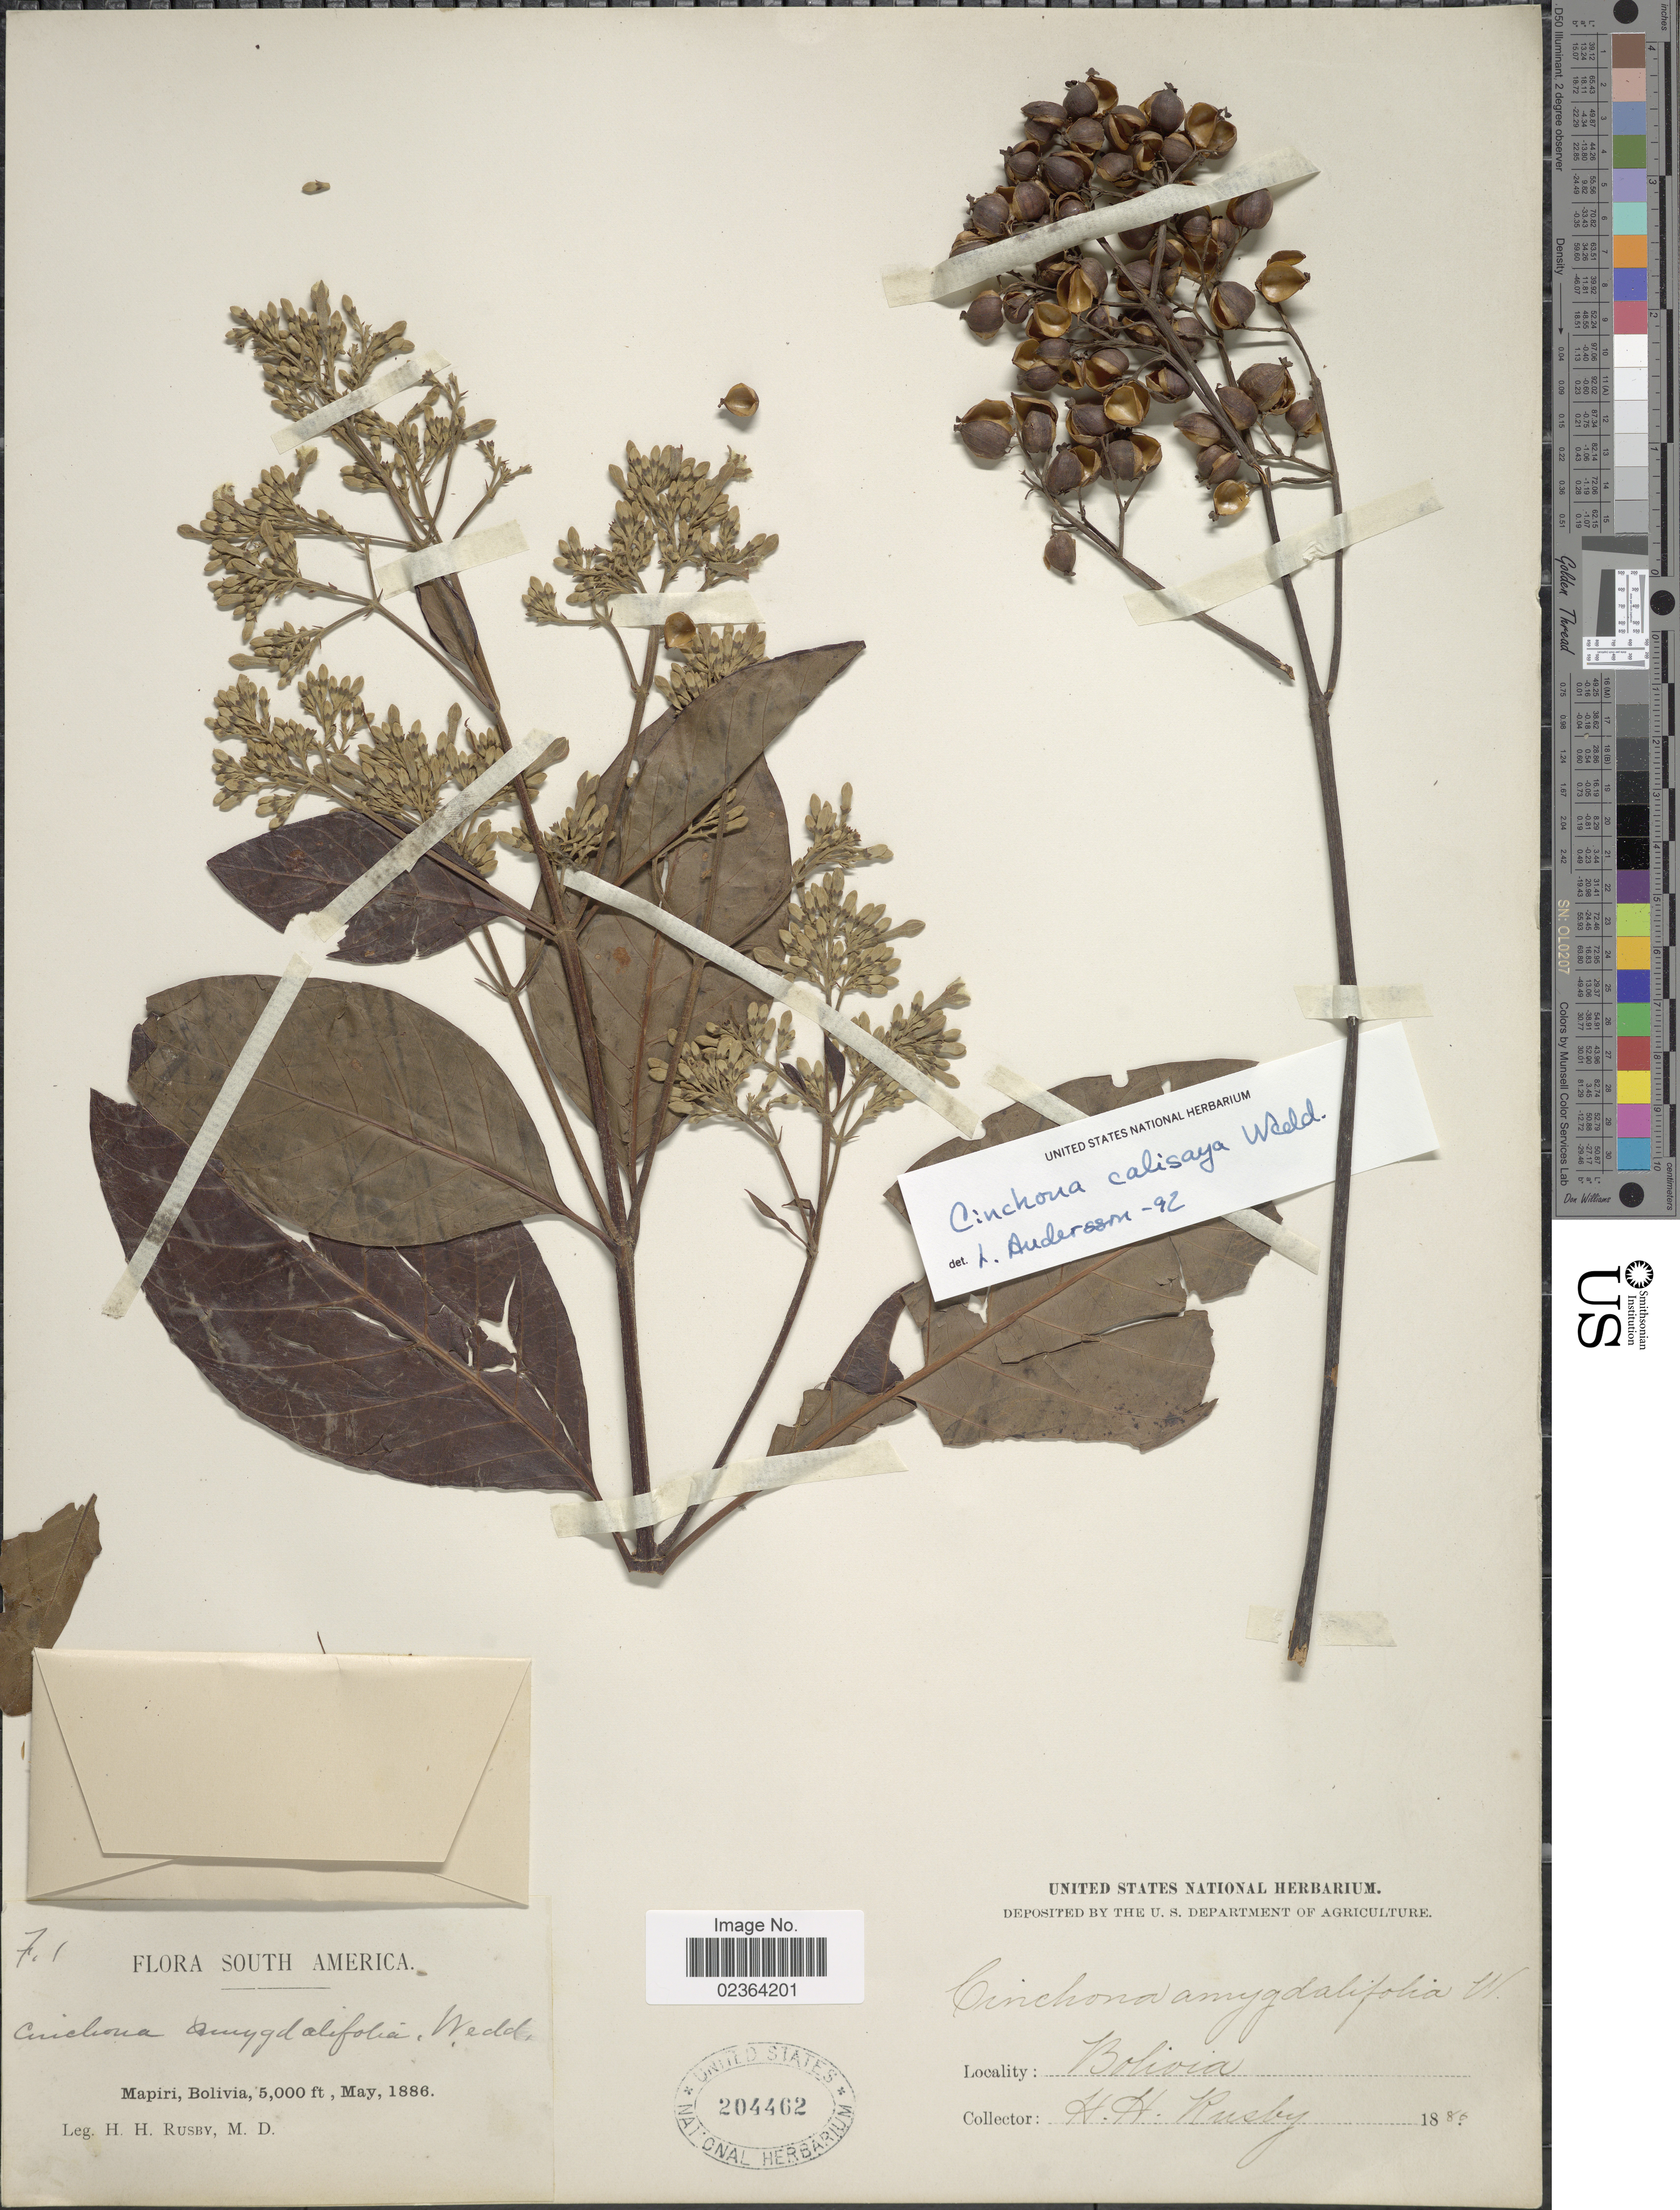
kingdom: Plantae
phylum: Tracheophyta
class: Magnoliopsida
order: Gentianales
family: Rubiaceae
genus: Cinchona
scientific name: Cinchona calisaya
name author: Wedd.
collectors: H. H. Rusby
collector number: F, 1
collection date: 1886-05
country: Bolivia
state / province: La Páz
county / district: Larecaja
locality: Mapiri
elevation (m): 1524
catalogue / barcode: US 204462